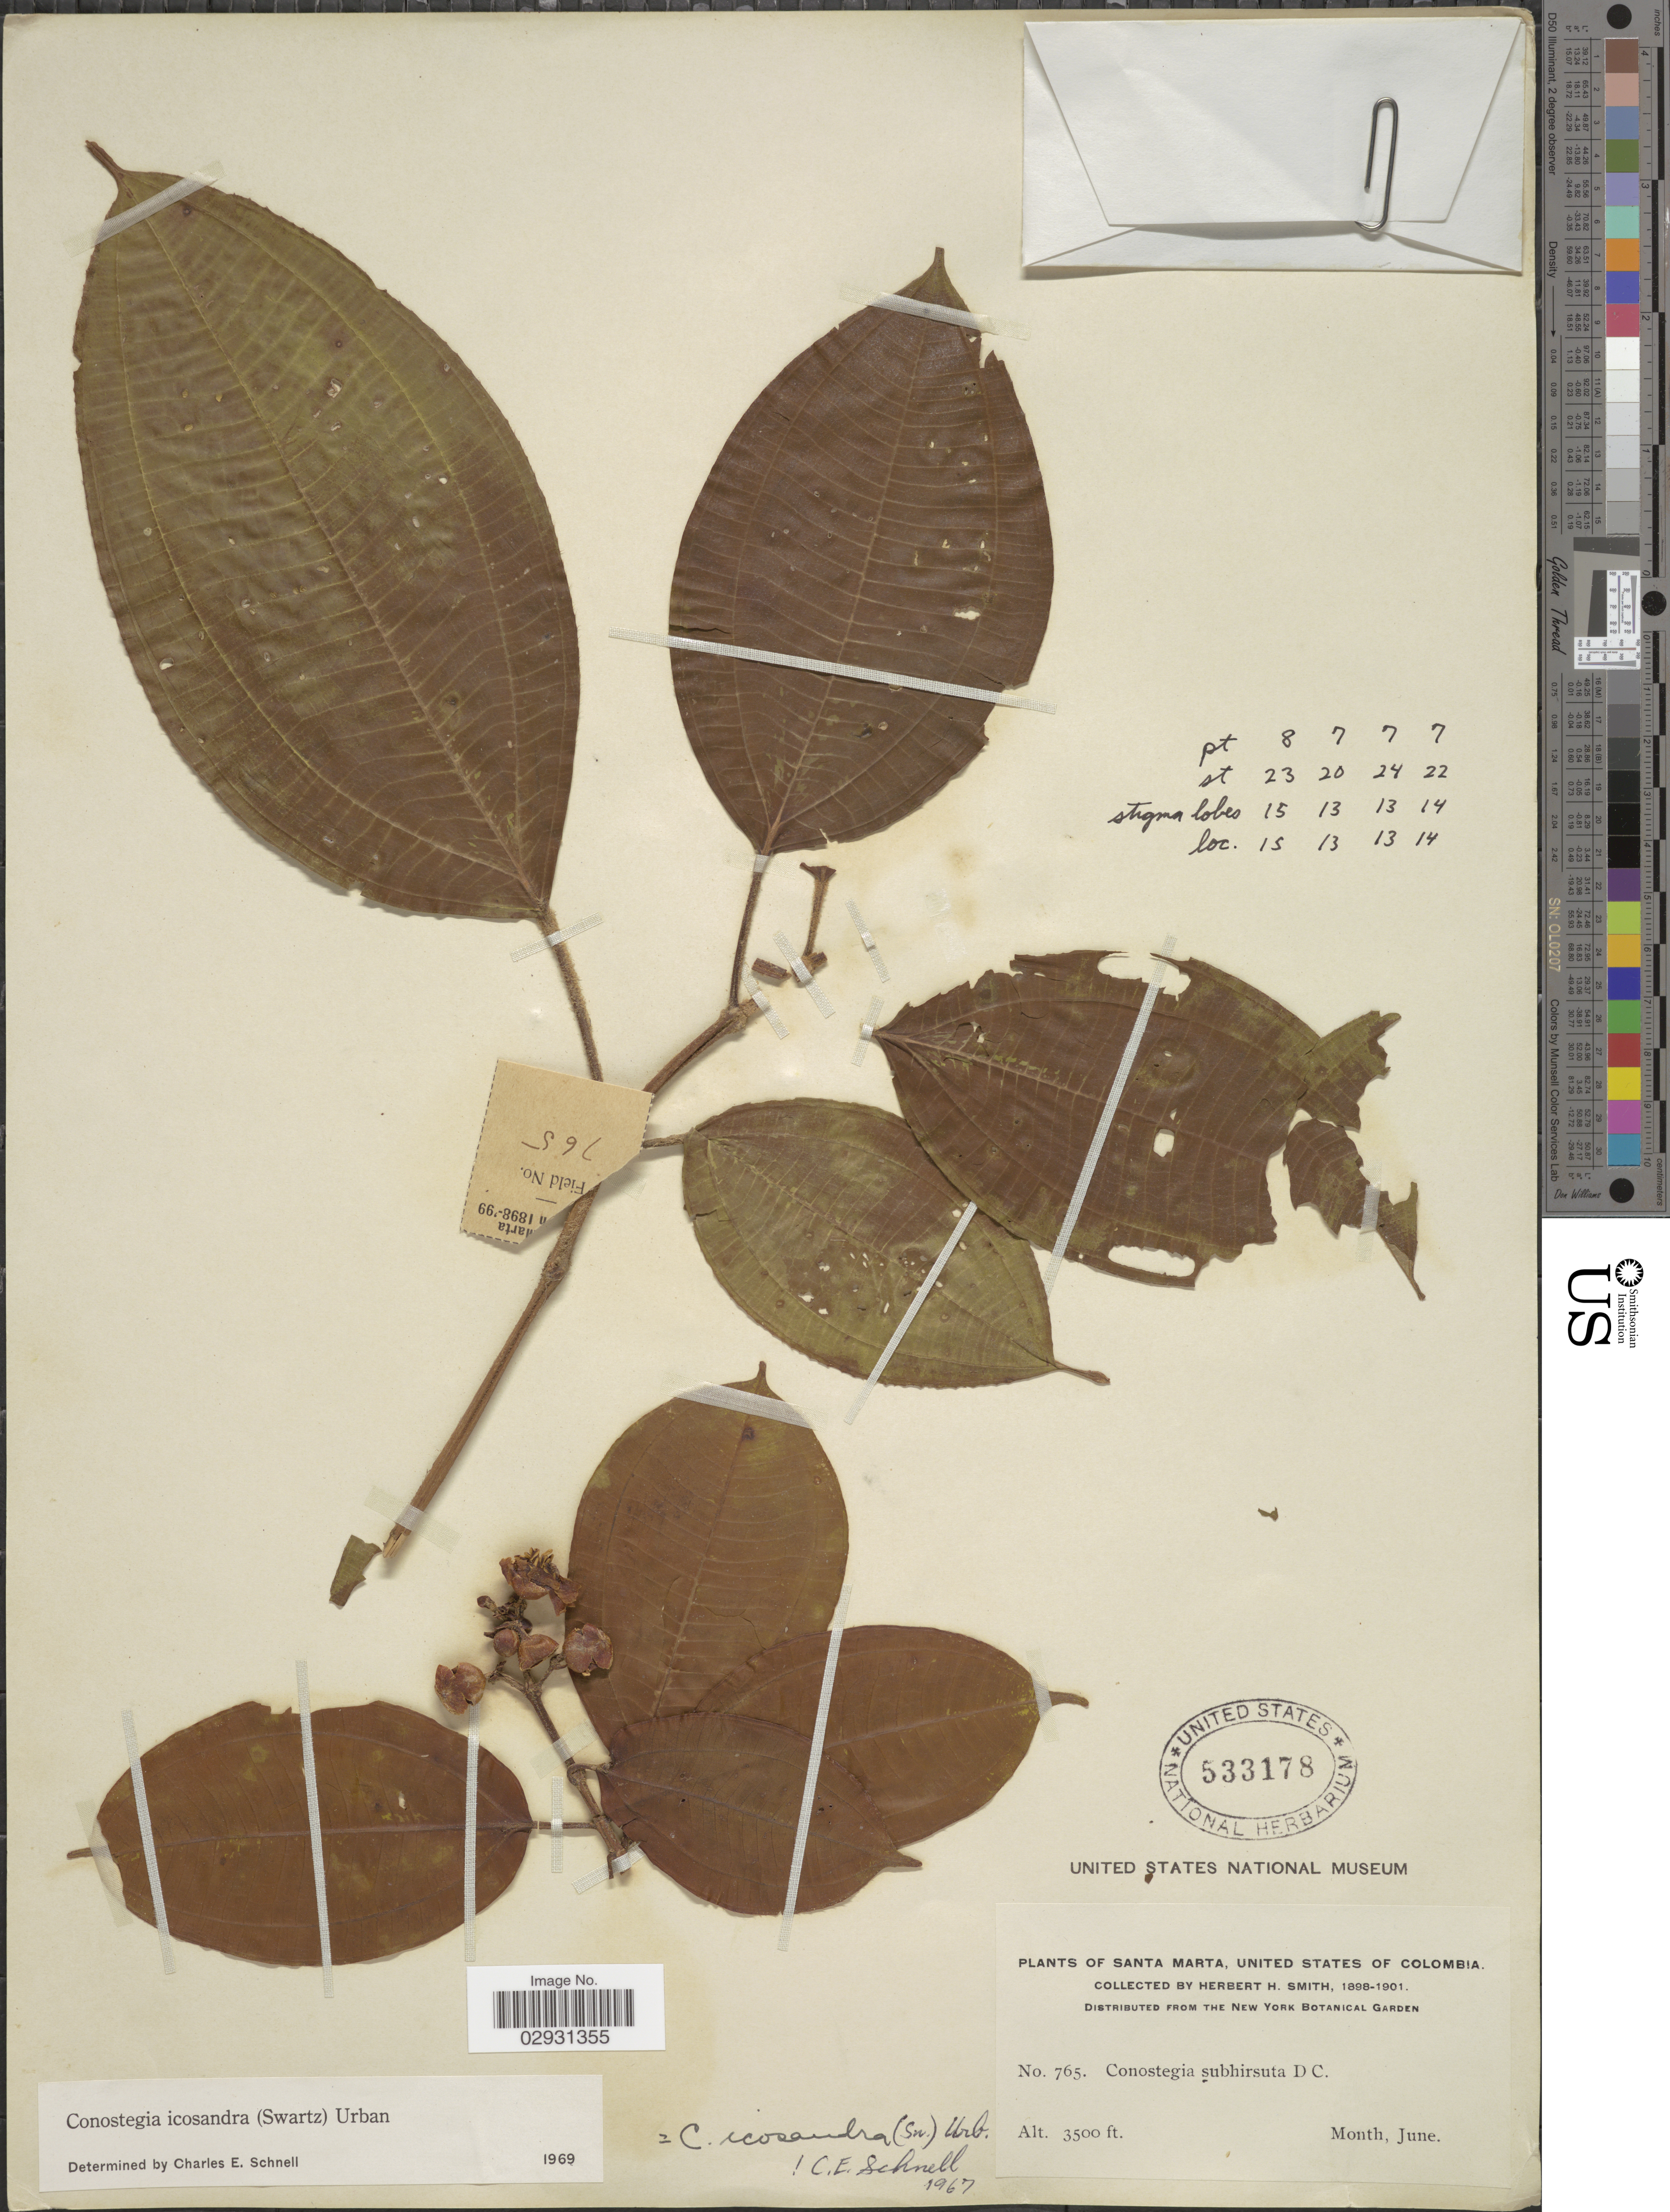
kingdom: Plantae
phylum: Tracheophyta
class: Magnoliopsida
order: Myrtales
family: Melastomataceae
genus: Conostegia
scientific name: Conostegia icosandra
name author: (Sw.) Urb.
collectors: Herbert H. Smith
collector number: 765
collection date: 1898-06/1901-06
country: Colombia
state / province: Magdalena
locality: Santa Marta.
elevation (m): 1067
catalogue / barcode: US 533178